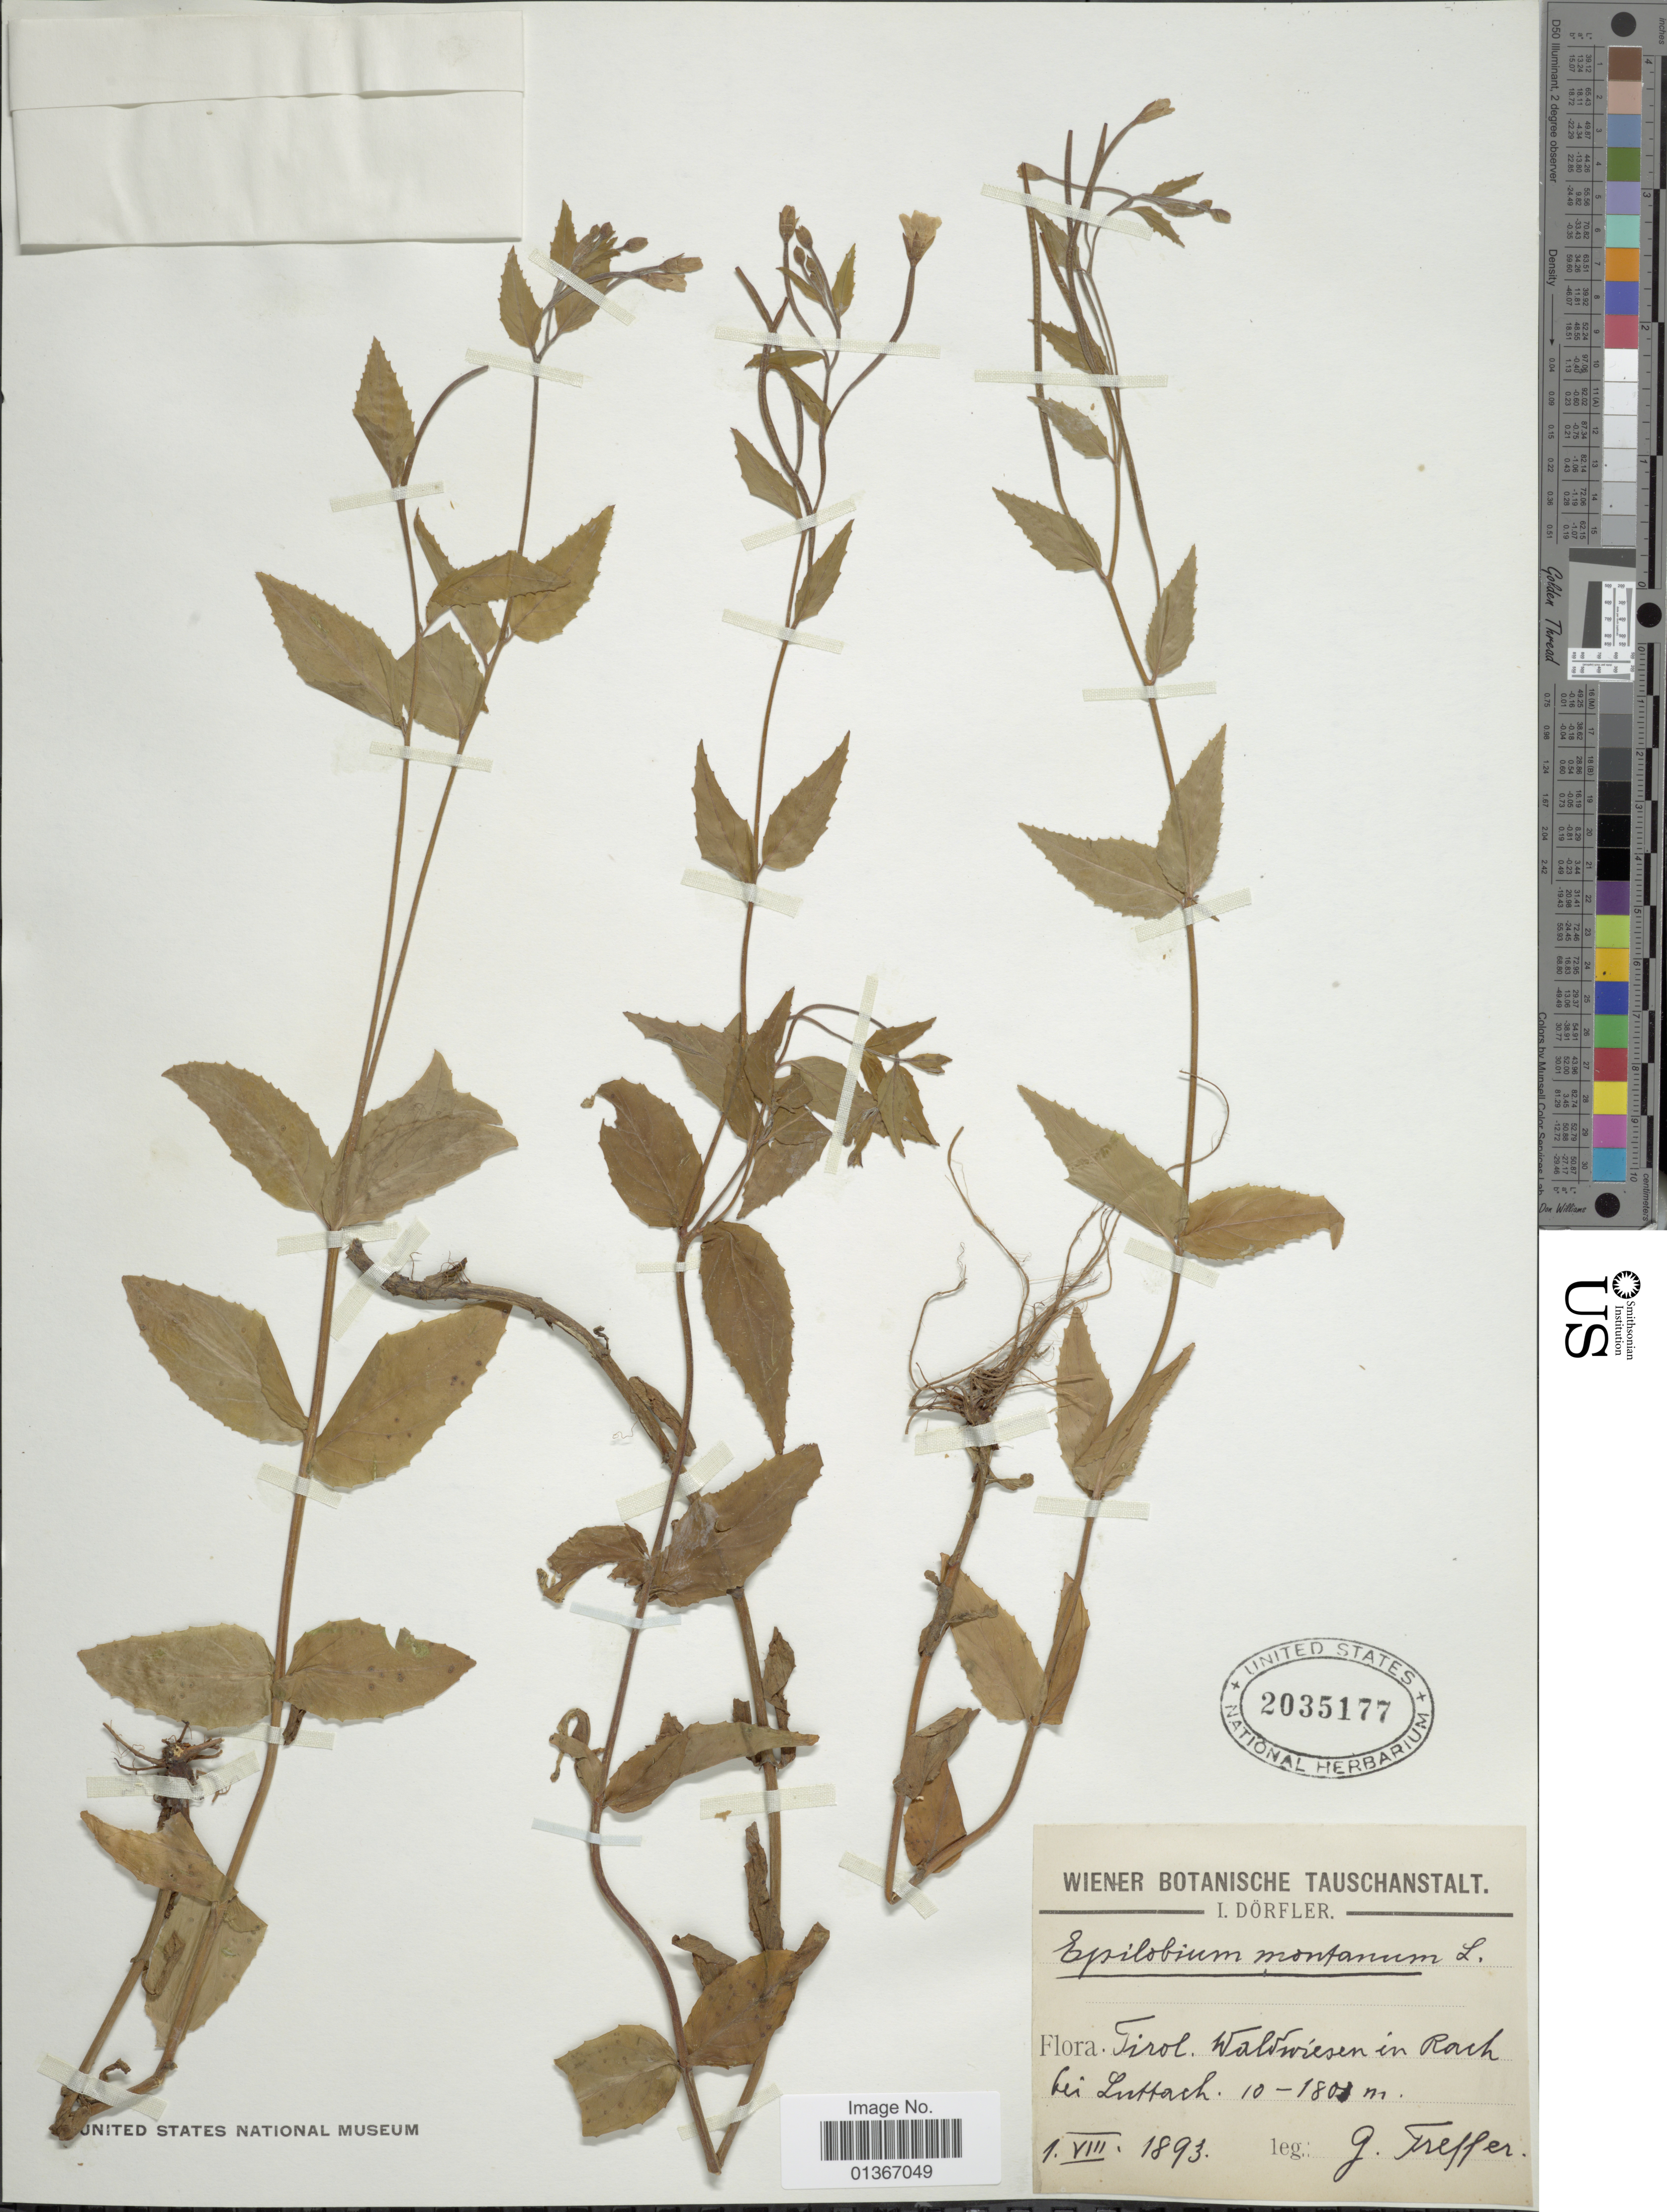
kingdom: Plantae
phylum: Tracheophyta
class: Magnoliopsida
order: Myrtales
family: Onagraceae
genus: Epilobium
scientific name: Epilobium montanum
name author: L.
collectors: G. Treffer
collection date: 1893-08-01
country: Austria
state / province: Tirol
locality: Waldwiesen in Rach bei Luttach. [interpreted]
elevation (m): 10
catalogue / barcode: US 2035177